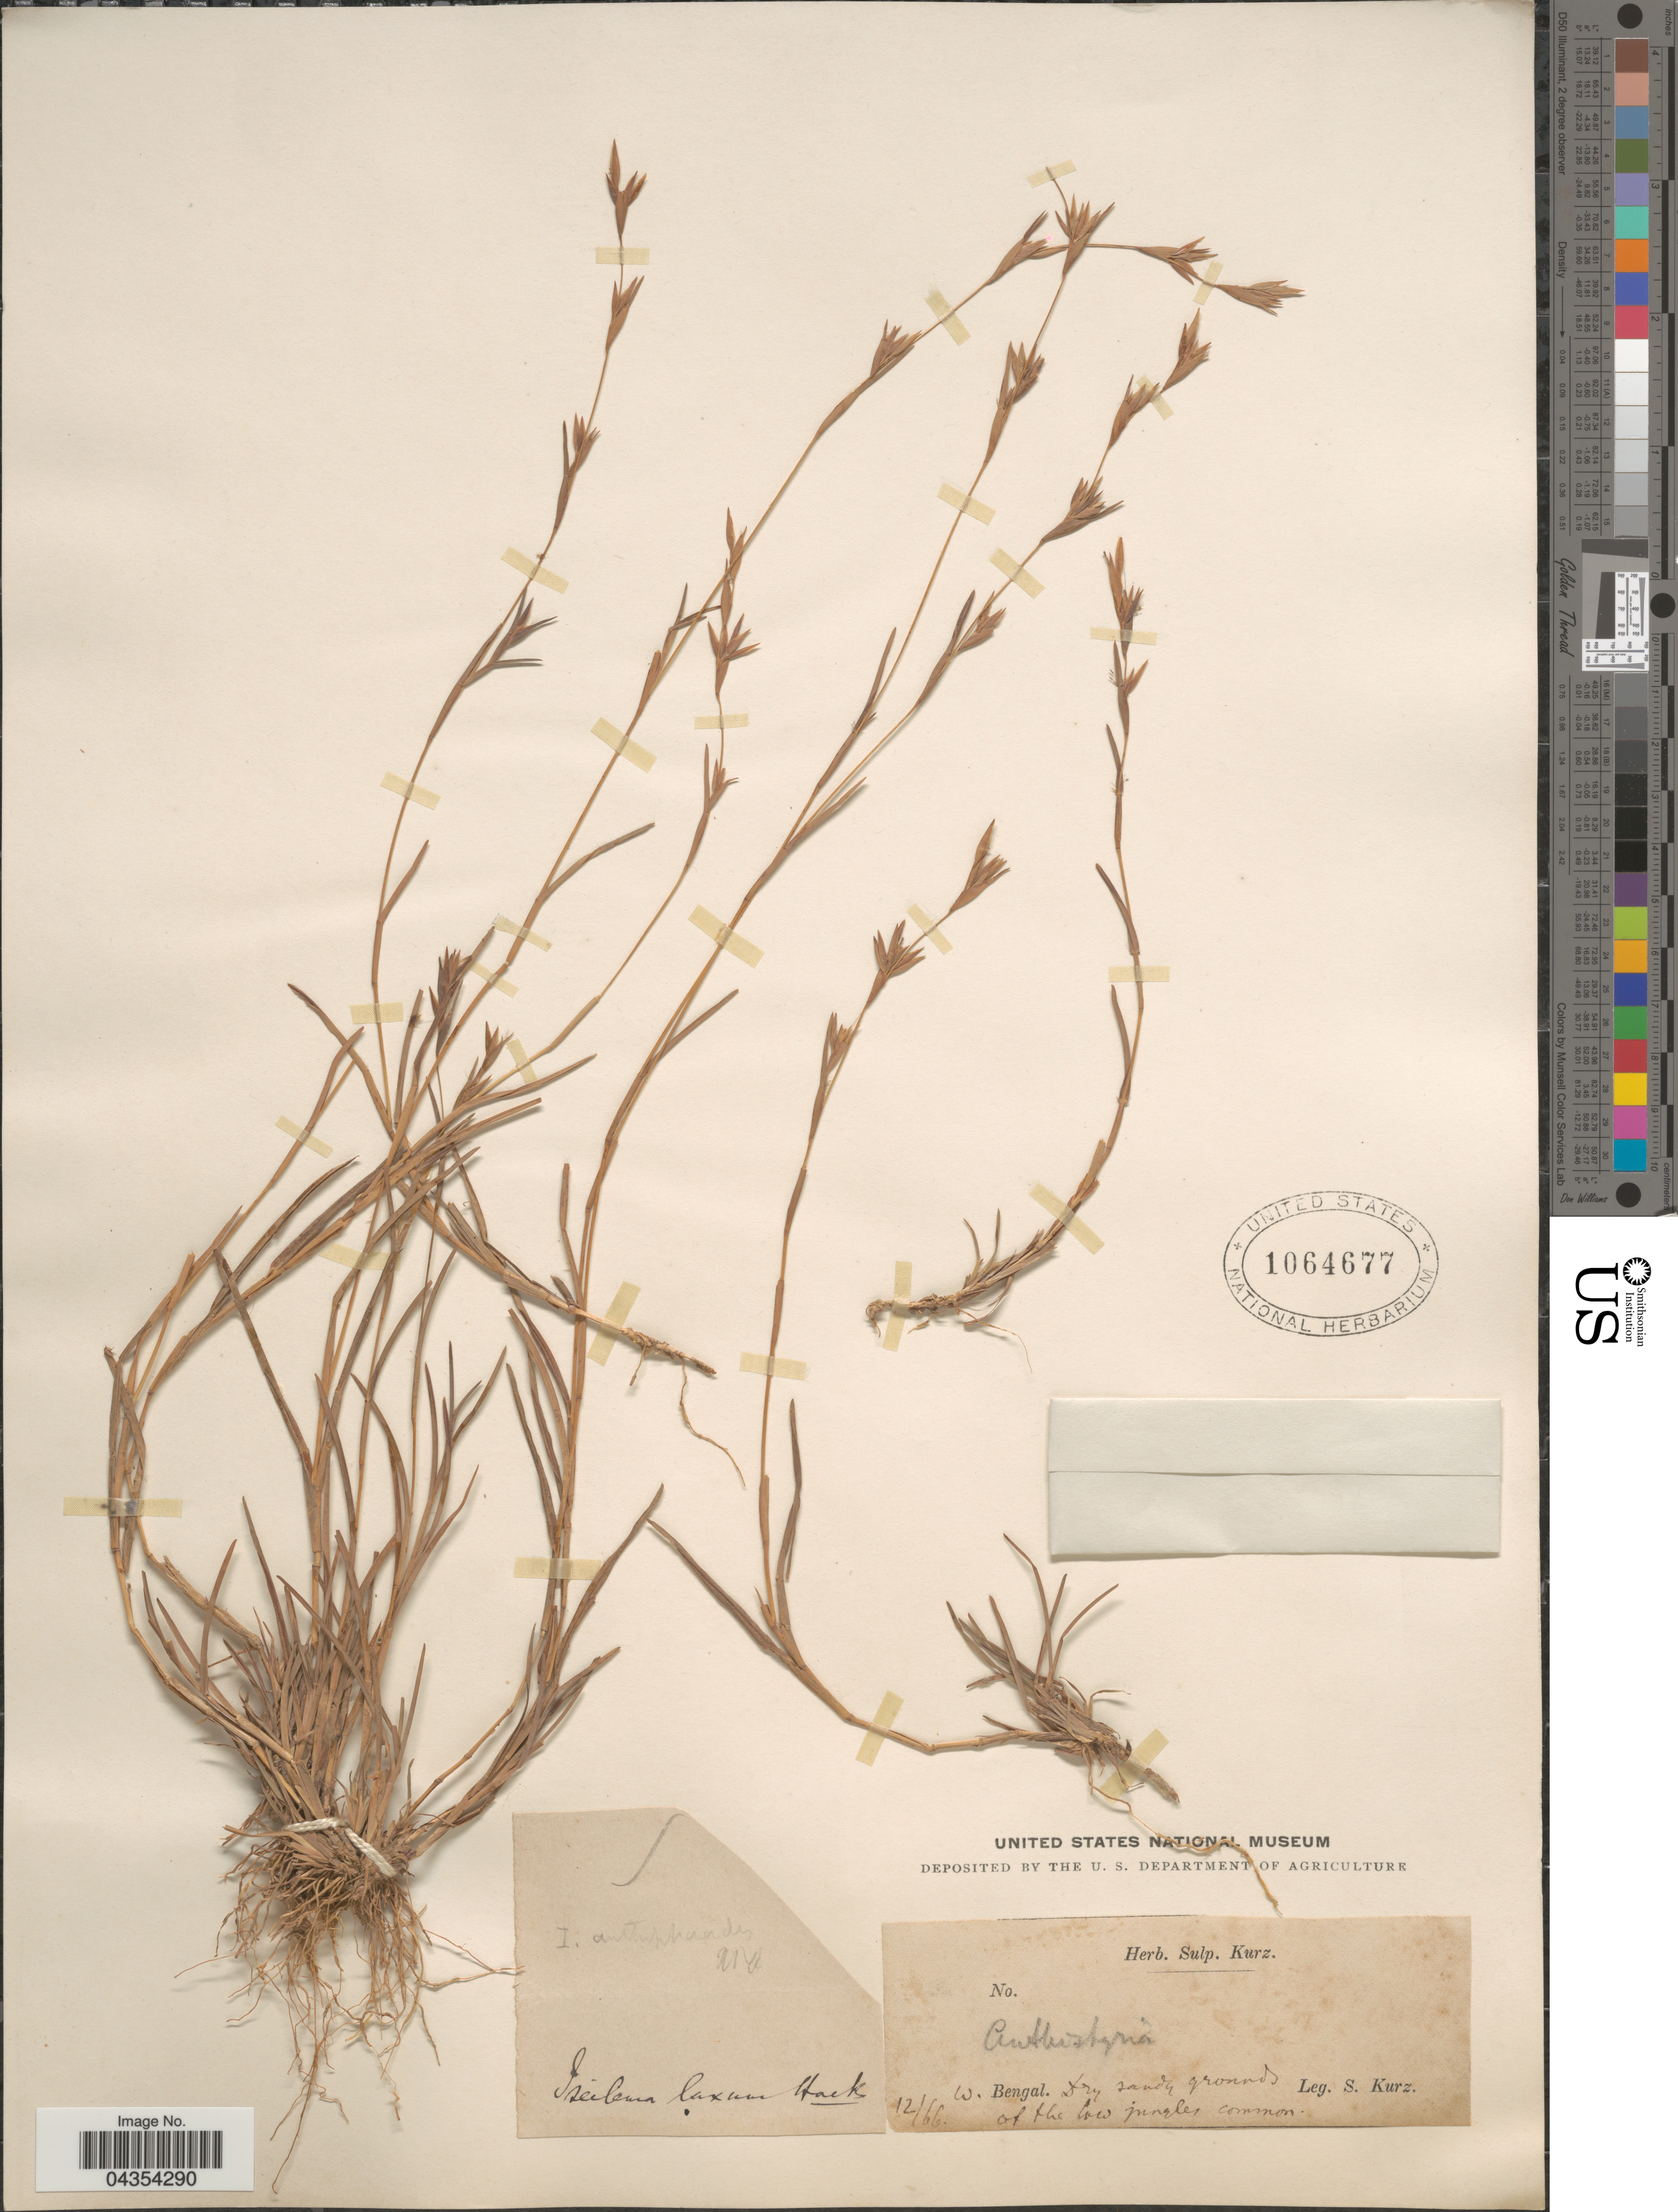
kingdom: Plantae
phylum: Tracheophyta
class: Liliopsida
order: Poales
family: Poaceae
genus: Iseilema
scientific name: Iseilema jainiana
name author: P. Umam. & P. Daniel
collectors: S. Kurz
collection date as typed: Transcribed d/m/y: /12/66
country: India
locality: W. Bengal.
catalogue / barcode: US 1064677